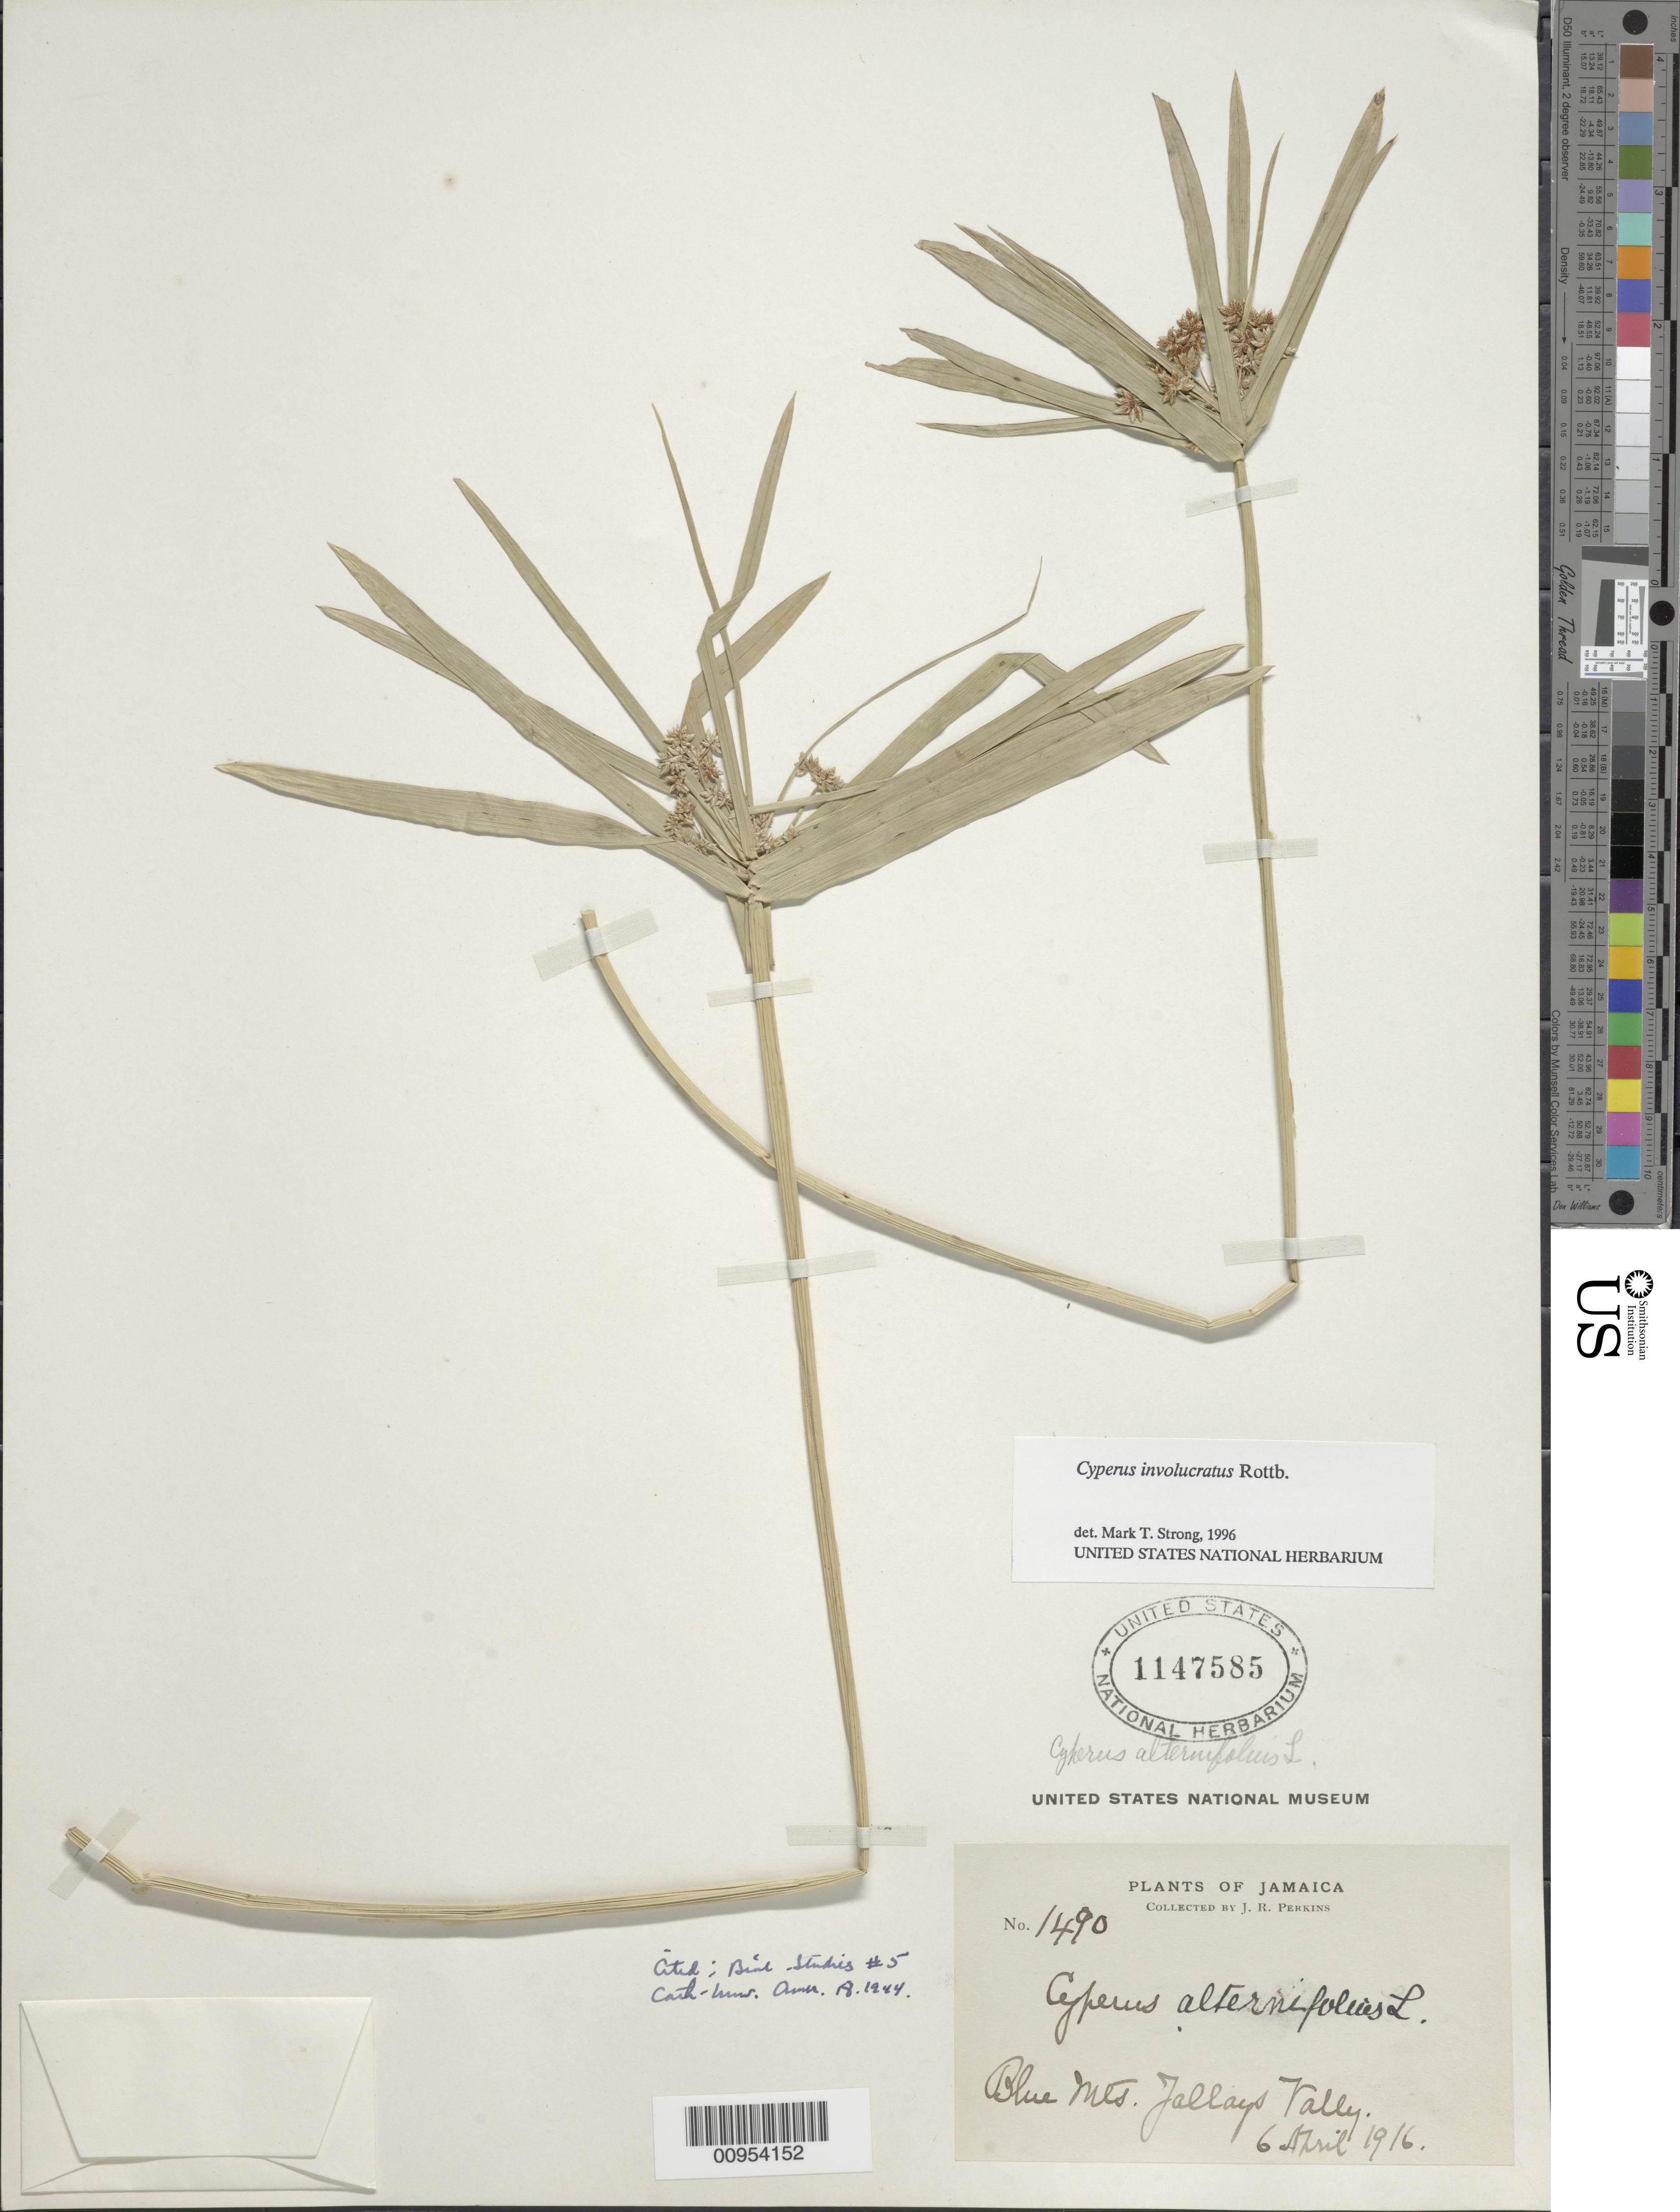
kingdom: Plantae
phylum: Tracheophyta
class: Liliopsida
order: Poales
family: Cyperaceae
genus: Cyperus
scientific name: Cyperus involucratus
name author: Rottb.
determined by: Strong, M. T., (US), Smithsonian Institution - National Museum of Natural History (UNITED STATES)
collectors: J. R. Perkins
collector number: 1490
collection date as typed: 06 Apr 1916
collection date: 1916-04-06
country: Jamaica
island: Jamaica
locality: Blue Mountains, "Jallays"Valley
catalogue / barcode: US 1147585